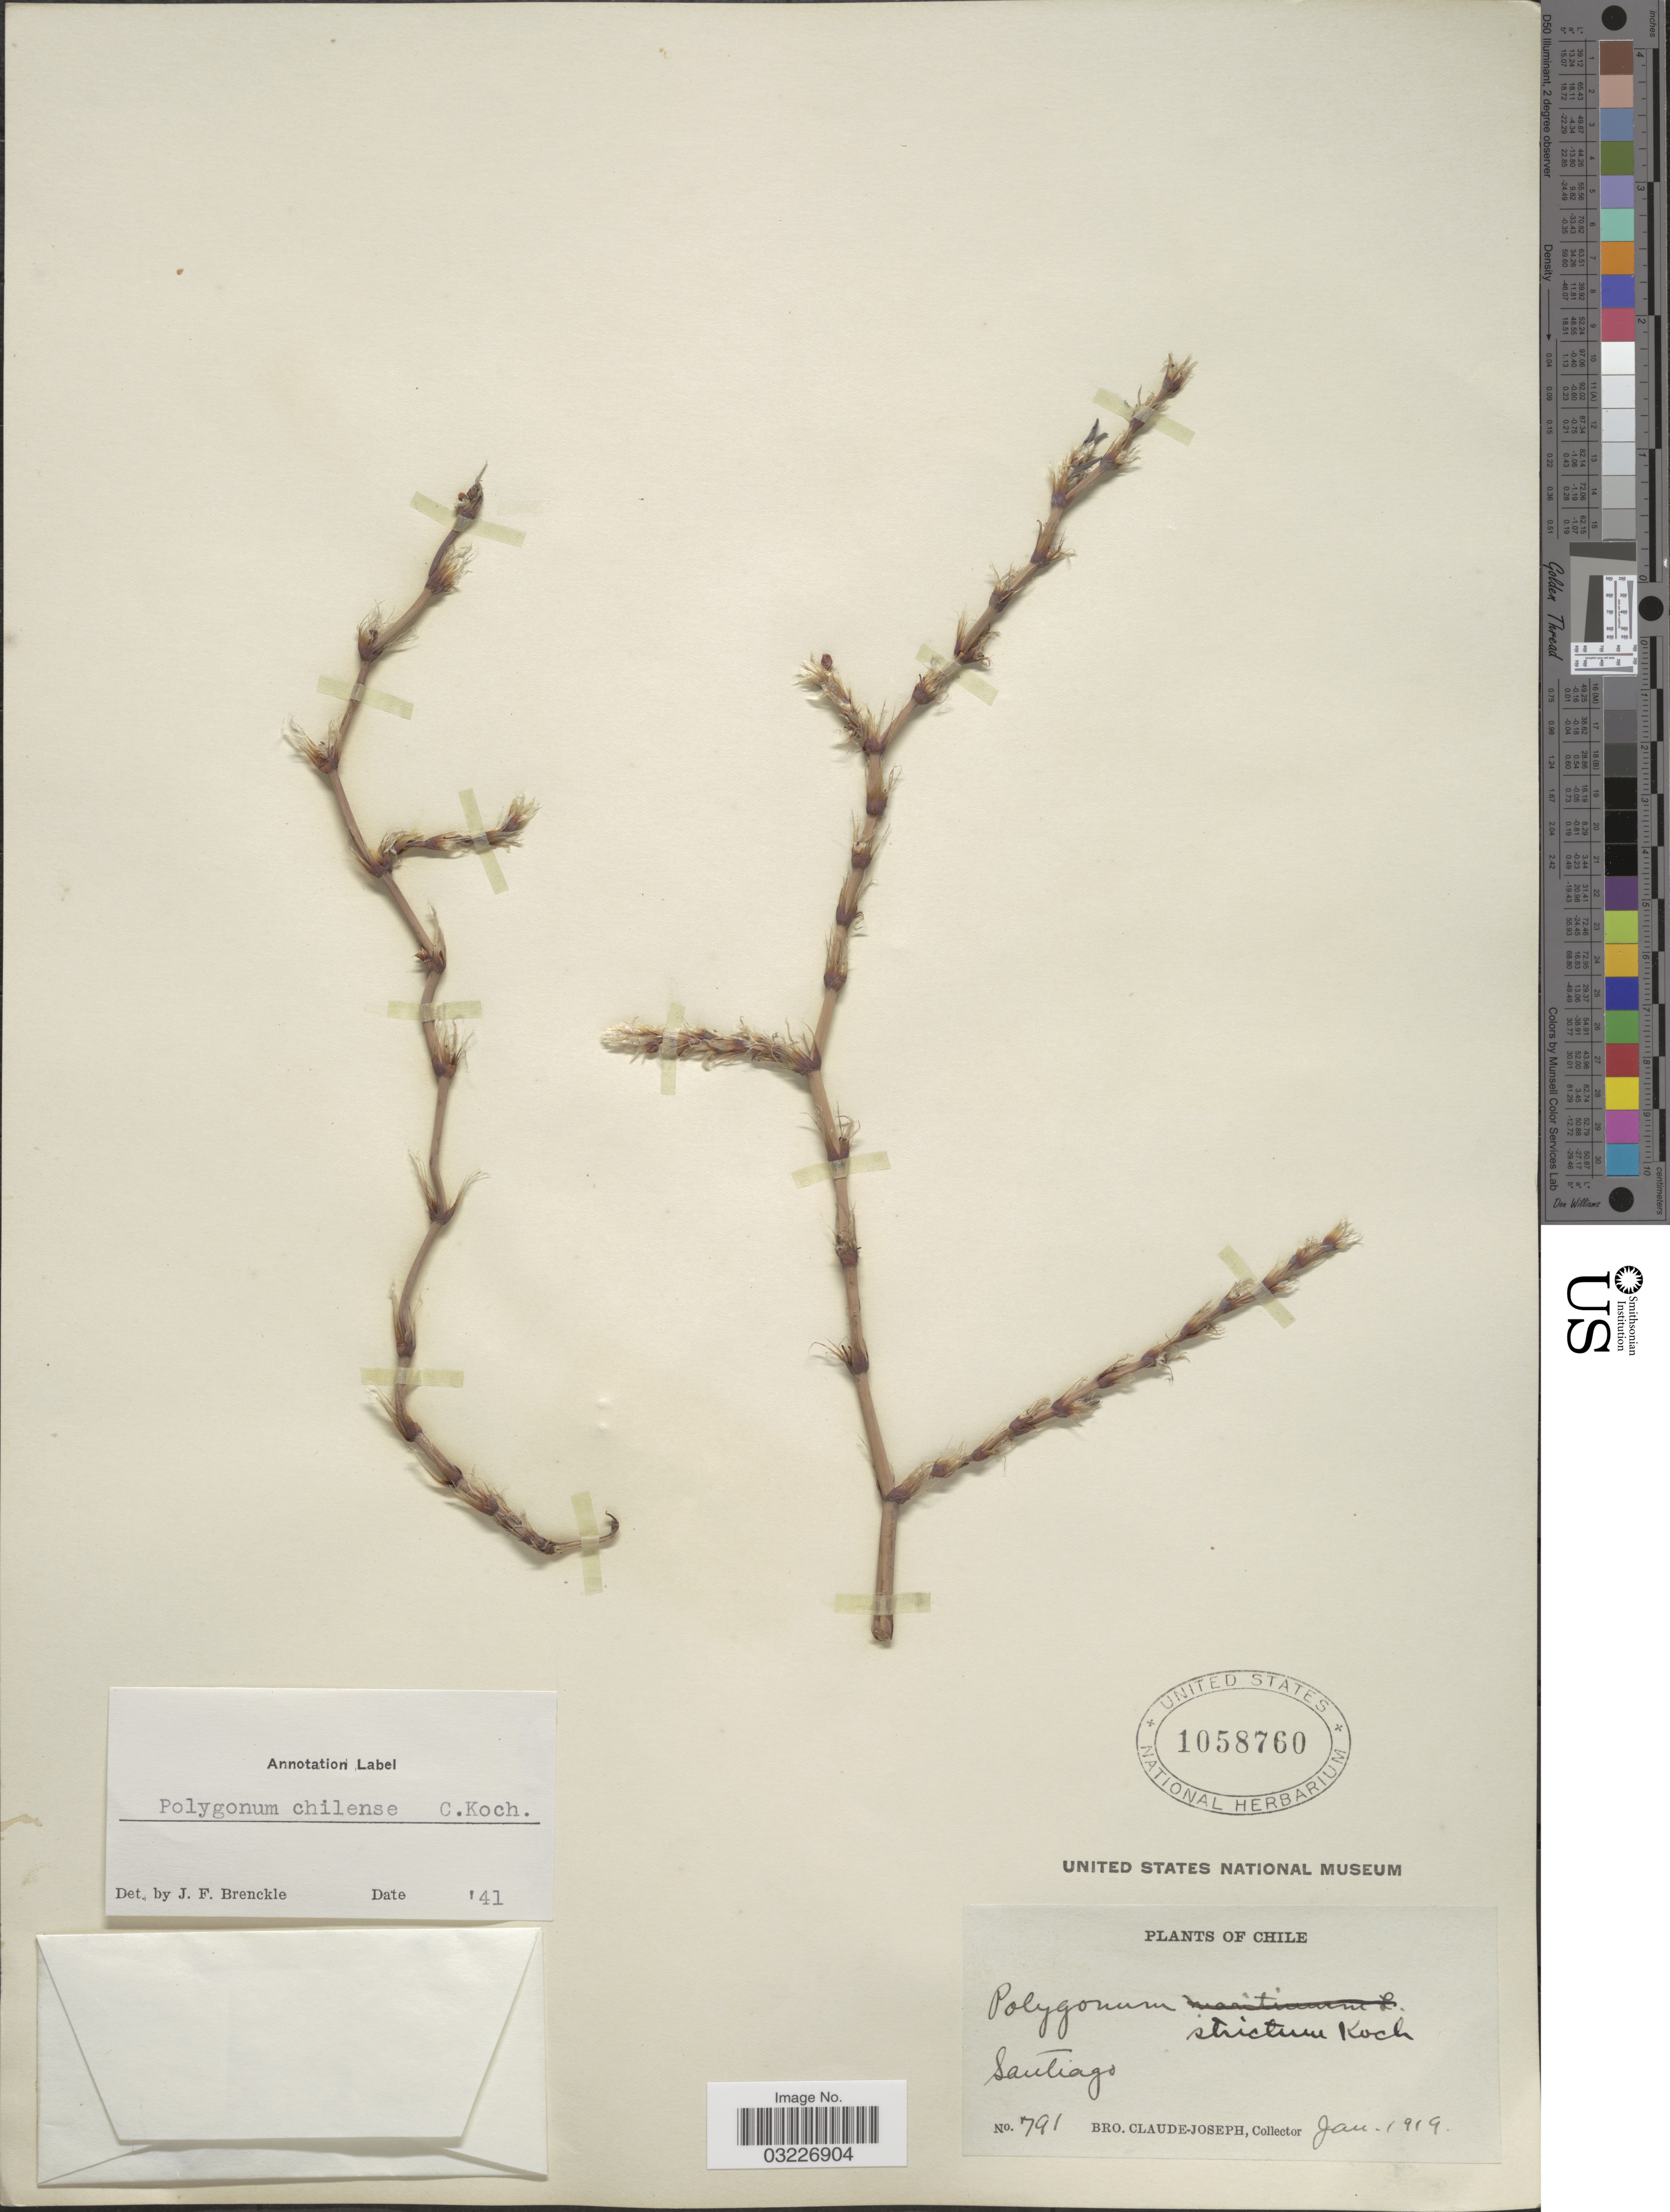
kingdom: Plantae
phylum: Tracheophyta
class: Magnoliopsida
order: Caryophyllales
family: Polygonaceae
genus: Polygonum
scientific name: Polygonum maritimum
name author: L.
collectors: Bro. Claude-Joseph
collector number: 791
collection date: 1919-01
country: Chile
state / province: Región Metropolitana (RM)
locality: Santiago.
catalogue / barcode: US 1058760